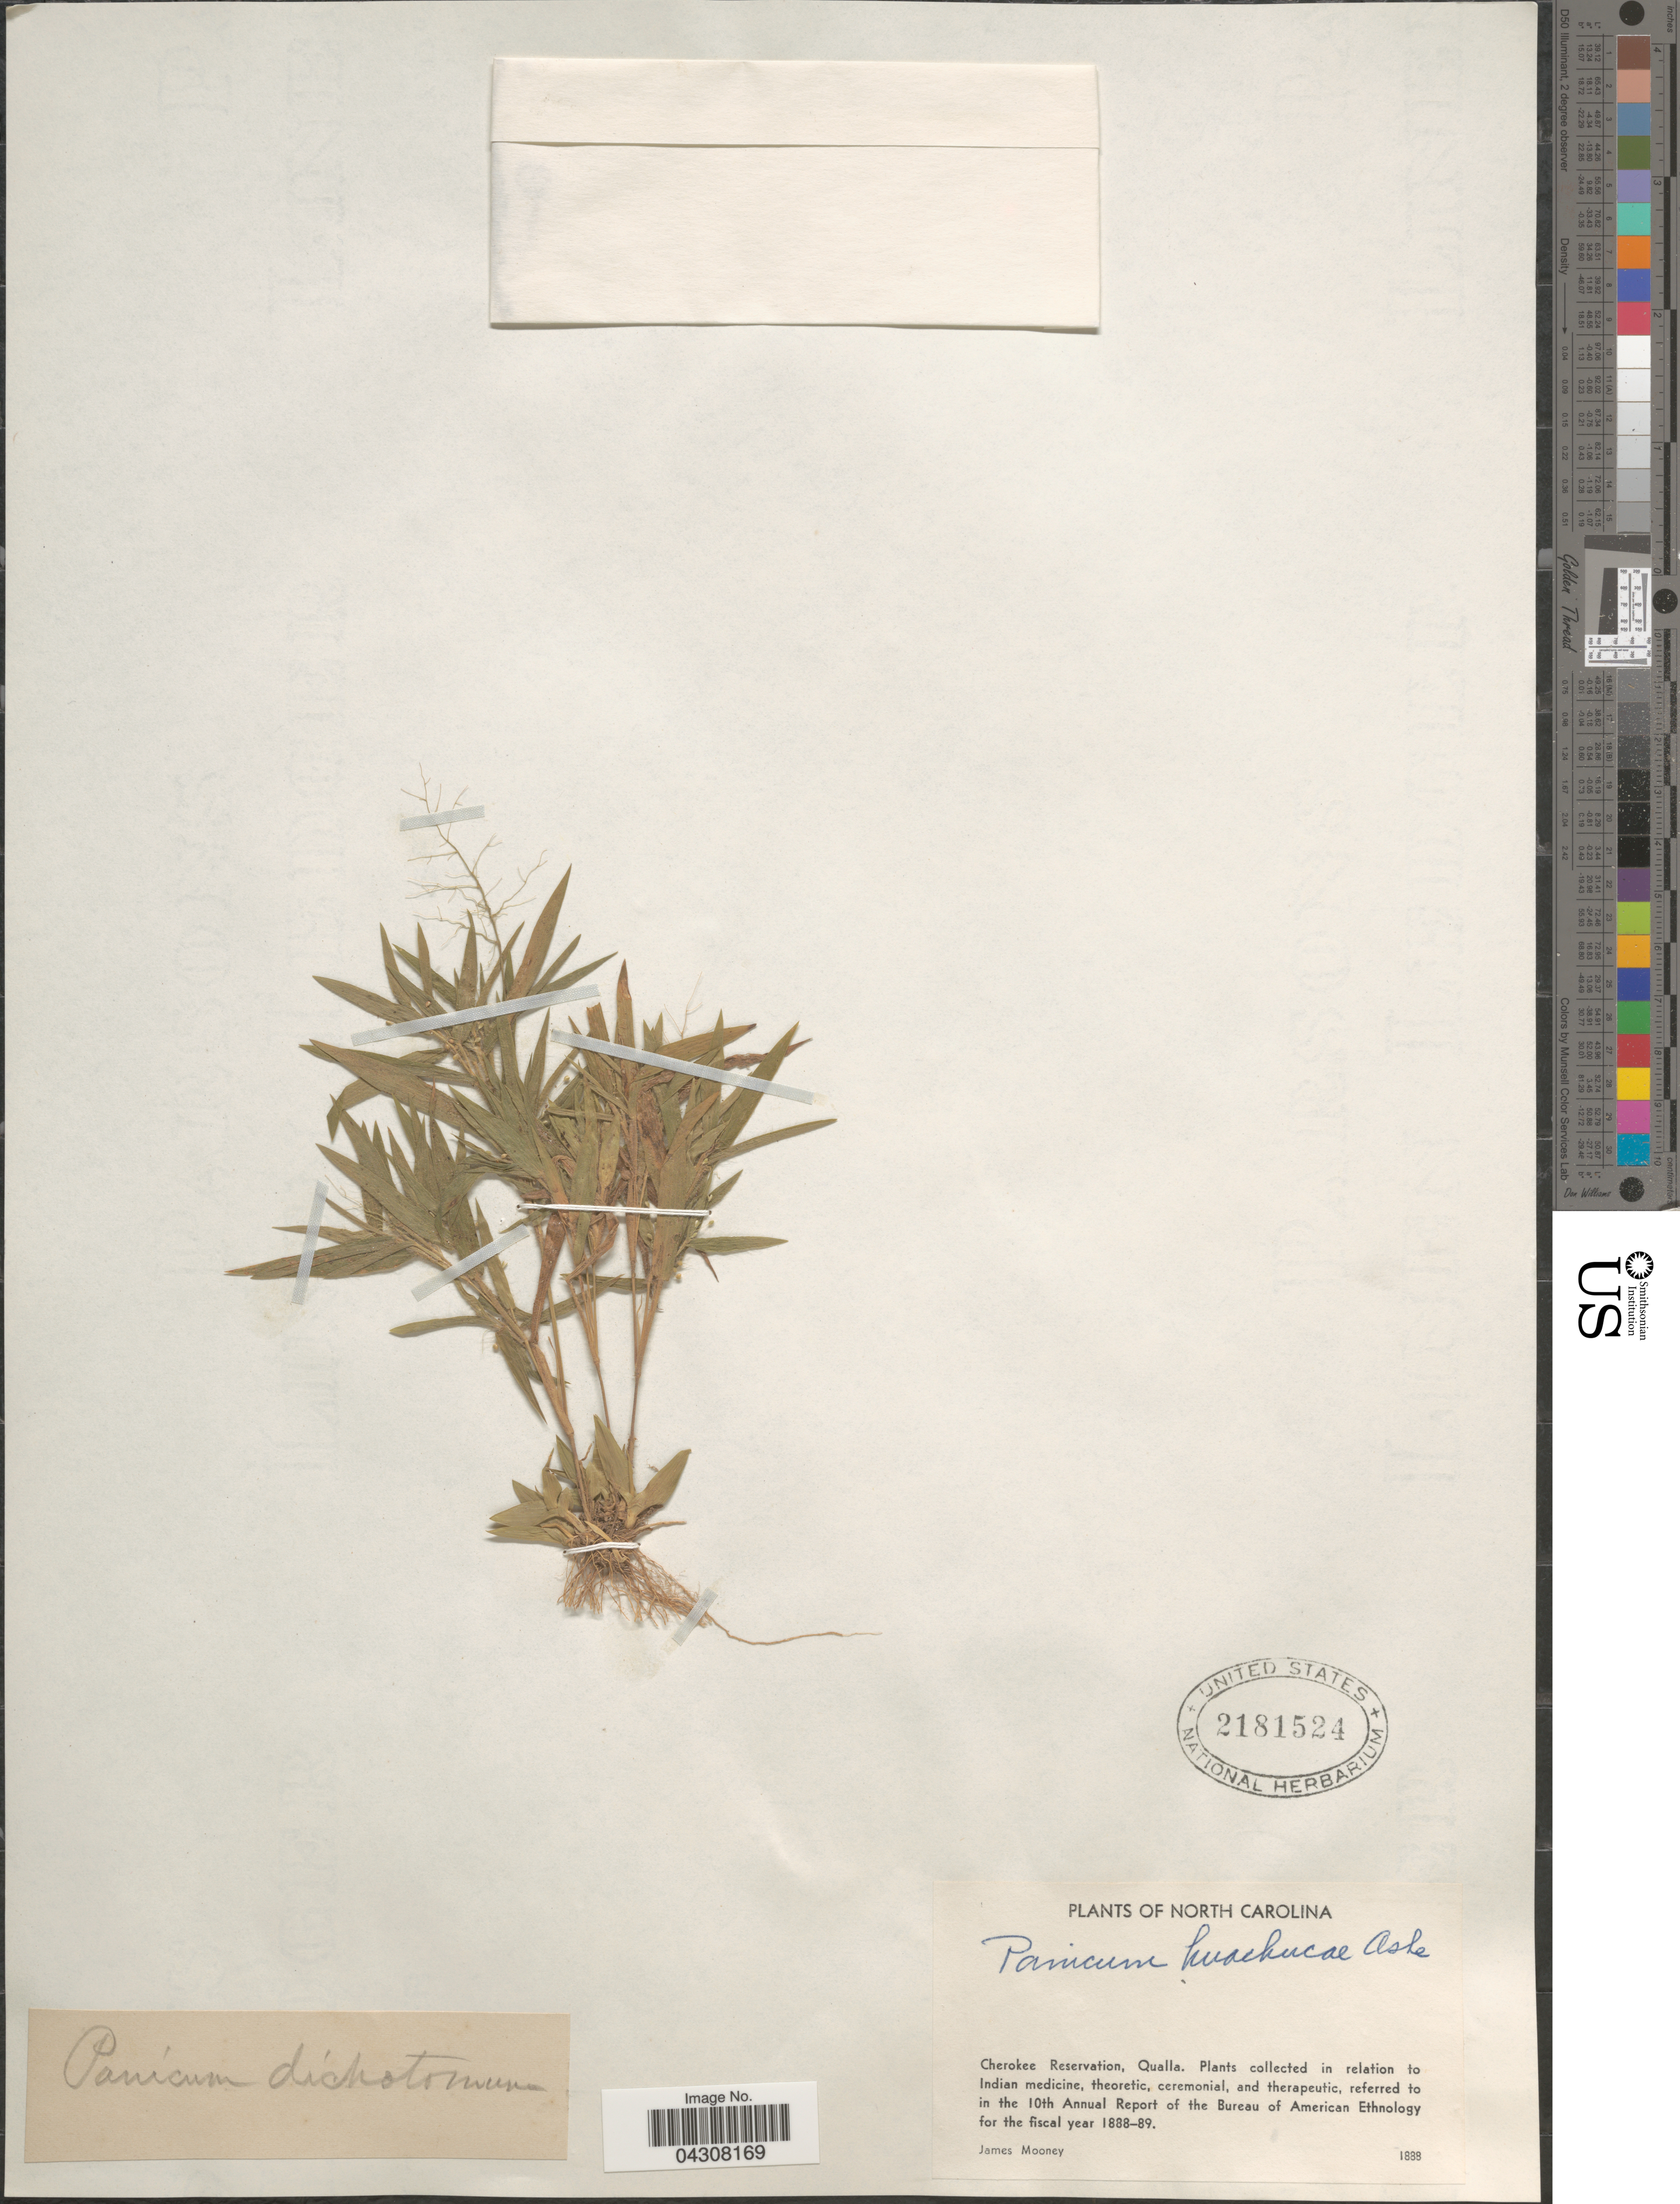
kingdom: Plantae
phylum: Tracheophyta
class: Liliopsida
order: Poales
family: Poaceae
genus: Dichanthelium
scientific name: Dichanthelium acuminatum var. acuminatum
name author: (Sw.) Gould & C.A. Clark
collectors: J. Mooney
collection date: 1888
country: United States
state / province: North Carolina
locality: Cherokee Reservation, Qualla.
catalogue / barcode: US 2181524